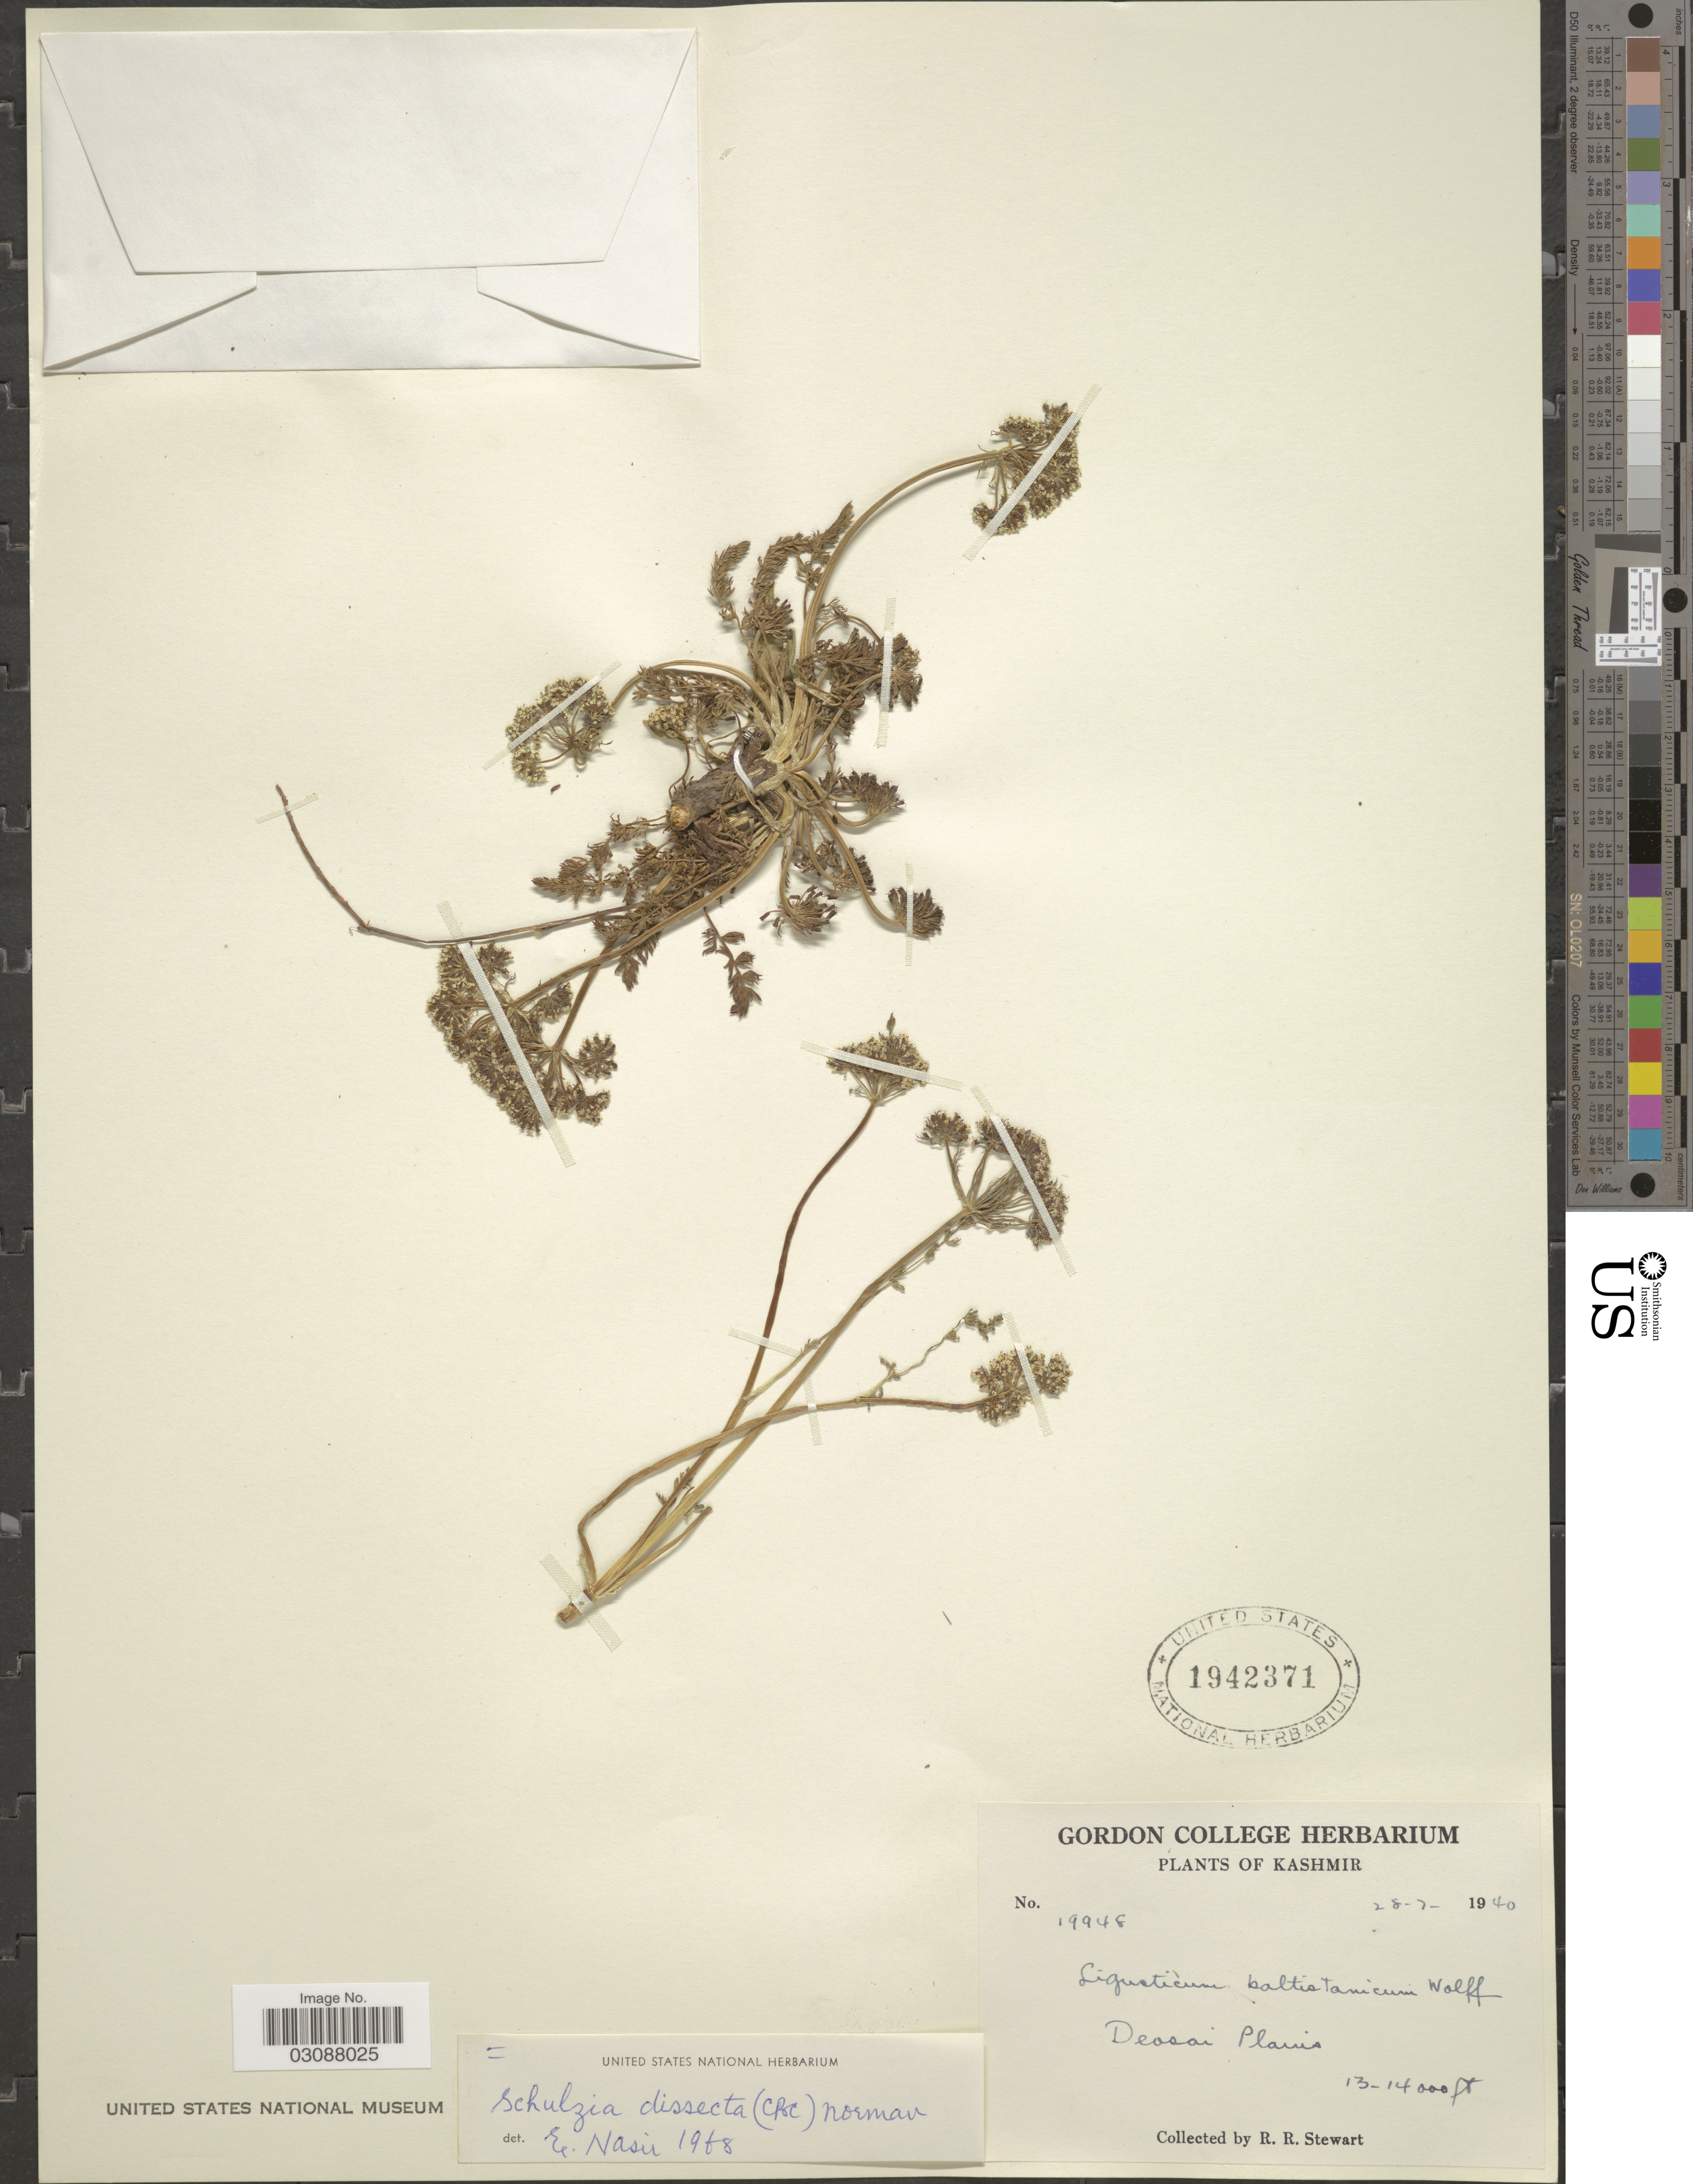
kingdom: Plantae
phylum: Tracheophyta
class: Magnoliopsida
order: Apiales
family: Apiaceae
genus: Schulzia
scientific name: Schulzia dissecta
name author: (C.B. Clarke) C. Norman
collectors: R. Stewart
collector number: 19948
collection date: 1940-07-28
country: India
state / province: Jammu and Kashmir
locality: Deosai Plains. Kashmir.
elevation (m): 3962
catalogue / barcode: US 1942371